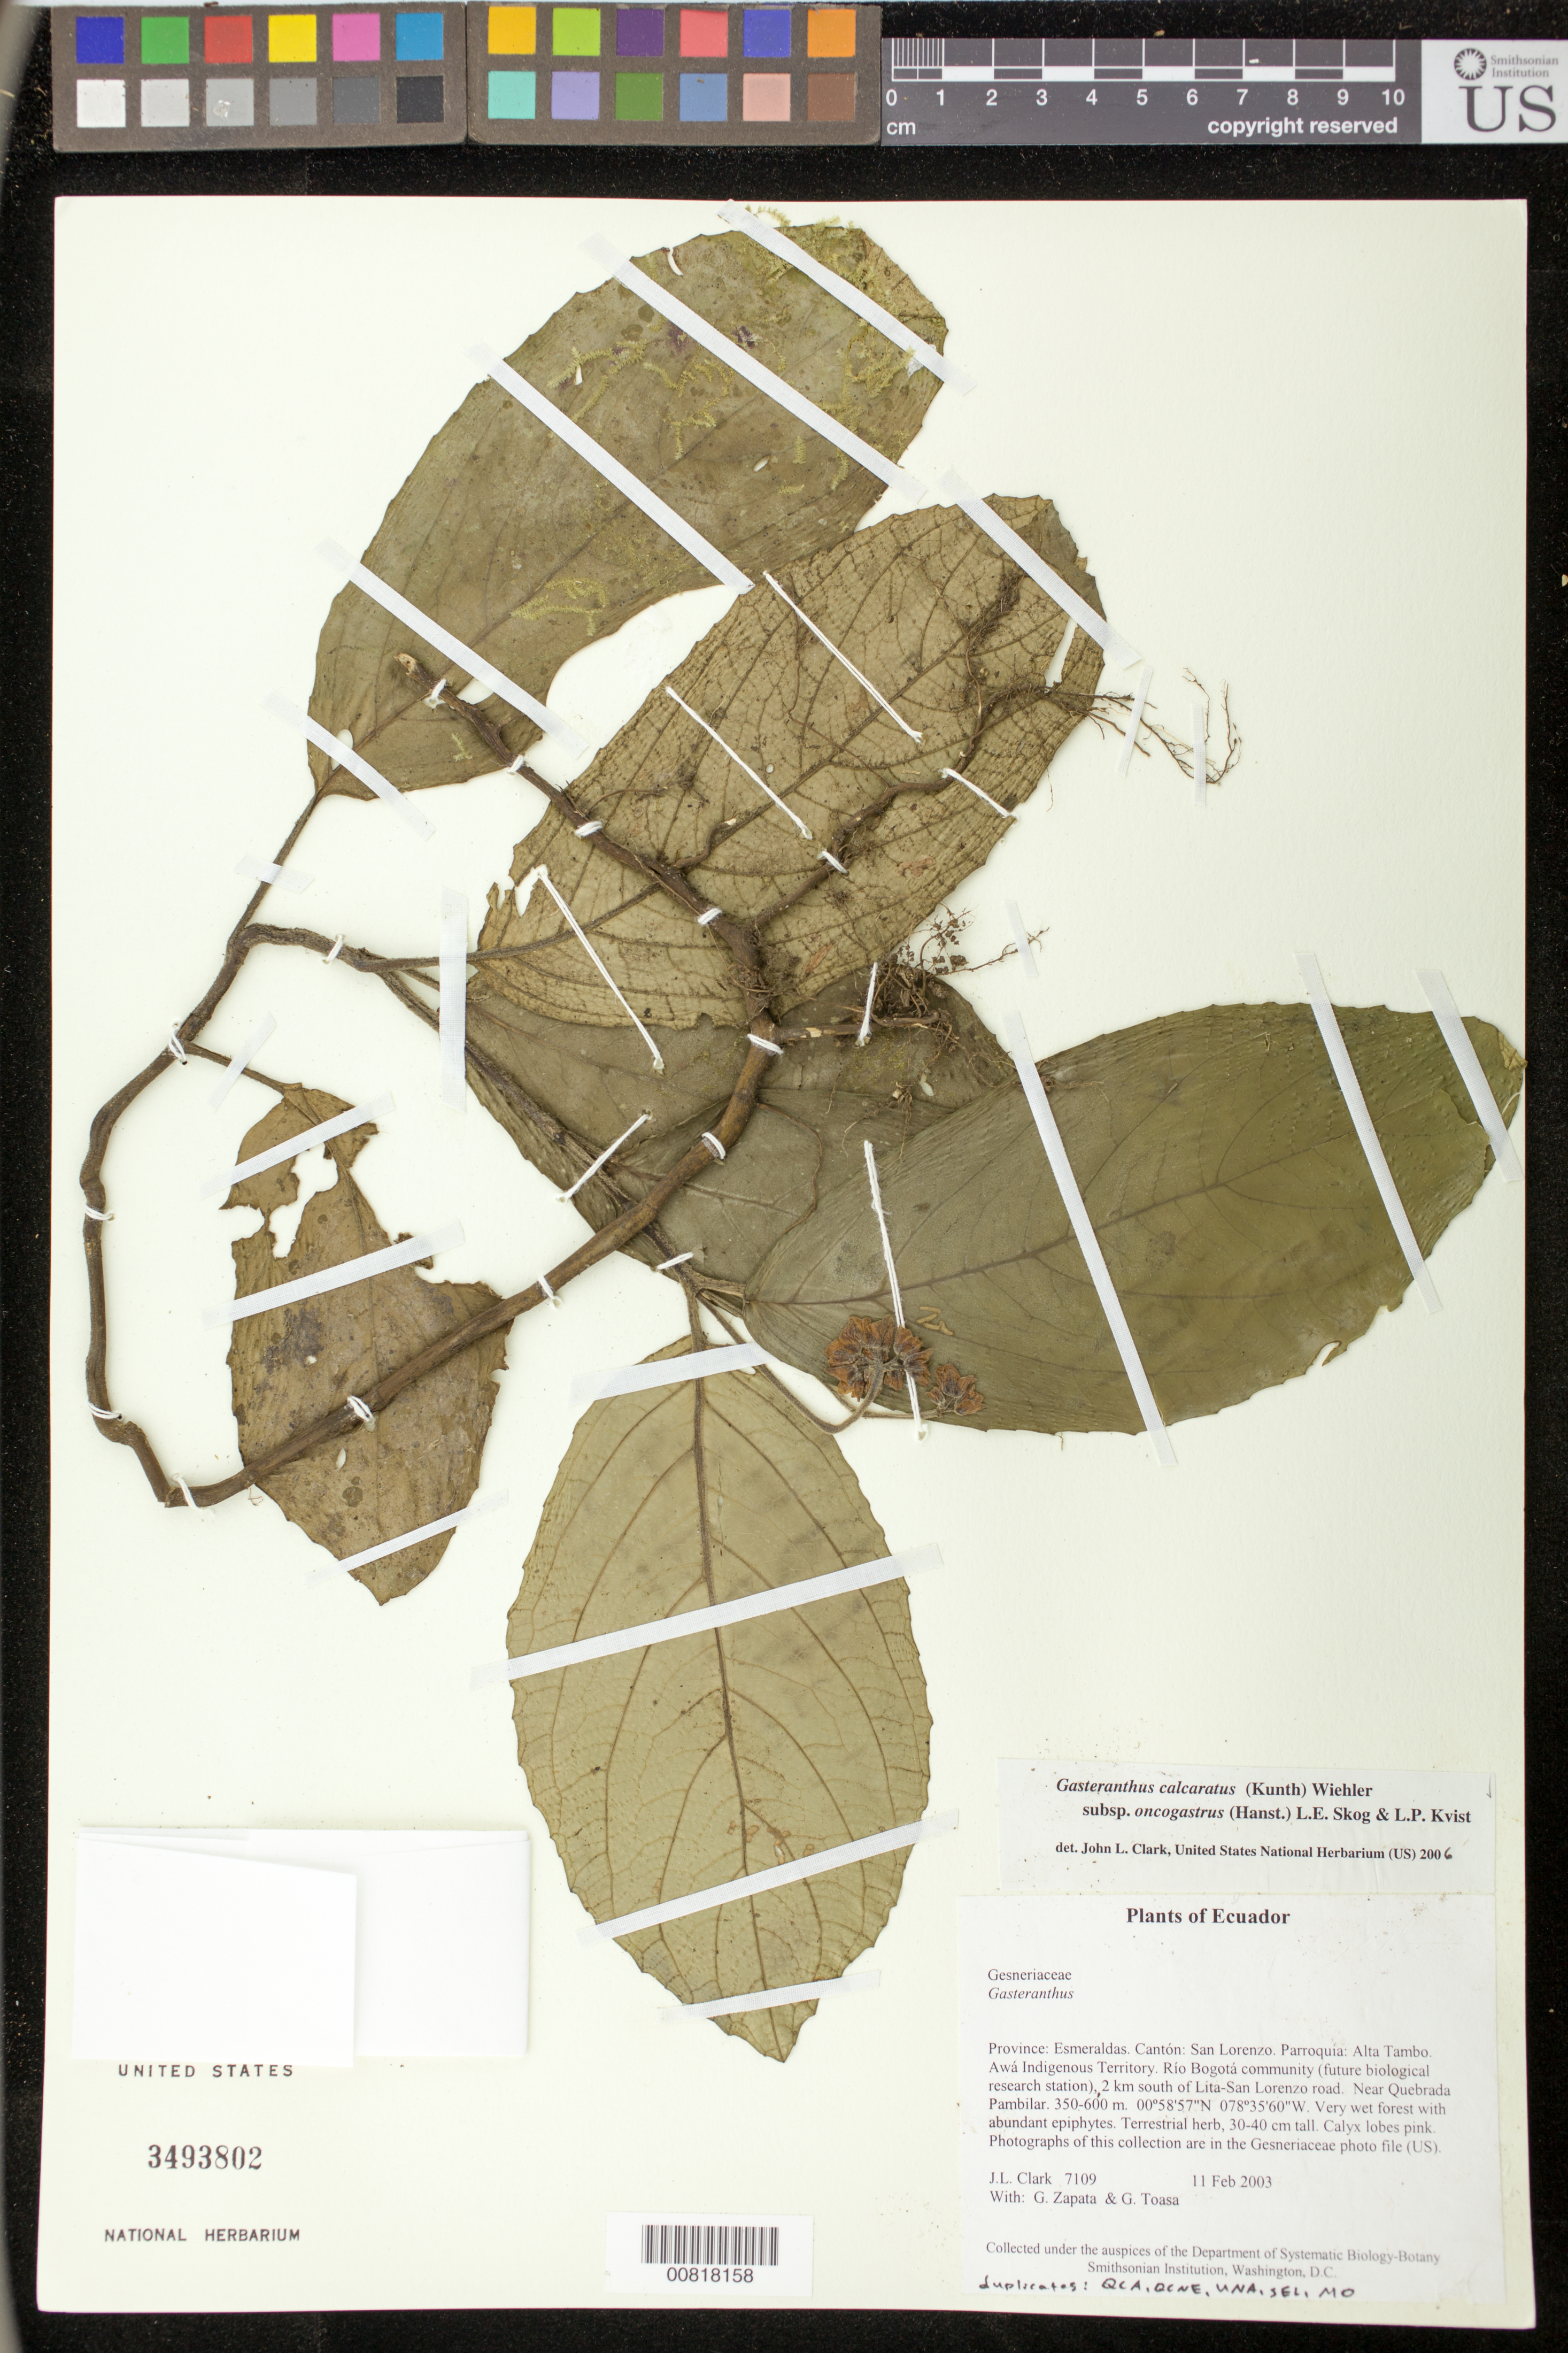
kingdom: Plantae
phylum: Tracheophyta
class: Magnoliopsida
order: Lamiales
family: Gesneriaceae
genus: Sinningia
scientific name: Sinningia incarnata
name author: (Aubl.) D.L. Denham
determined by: Clark, J. L., (SEL), The Marie Selby Botanical Garden (UNITED STATES)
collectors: J. L. Clark, G. Zapata & G. Toasa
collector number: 7109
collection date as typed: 11 Feb 2003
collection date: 2003-02-11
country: Ecuador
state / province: Esmeraldas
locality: San Lorenzo. Parroquia: Alta Tambo. Awá Indigenous Territory. Río Bogotá community (future biological research station), 2 km south of Lita-San Lorenzo road. Near Quebrada Pambilar.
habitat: Very wet forest with abundant epiphytes.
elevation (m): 350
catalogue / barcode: US 3493802